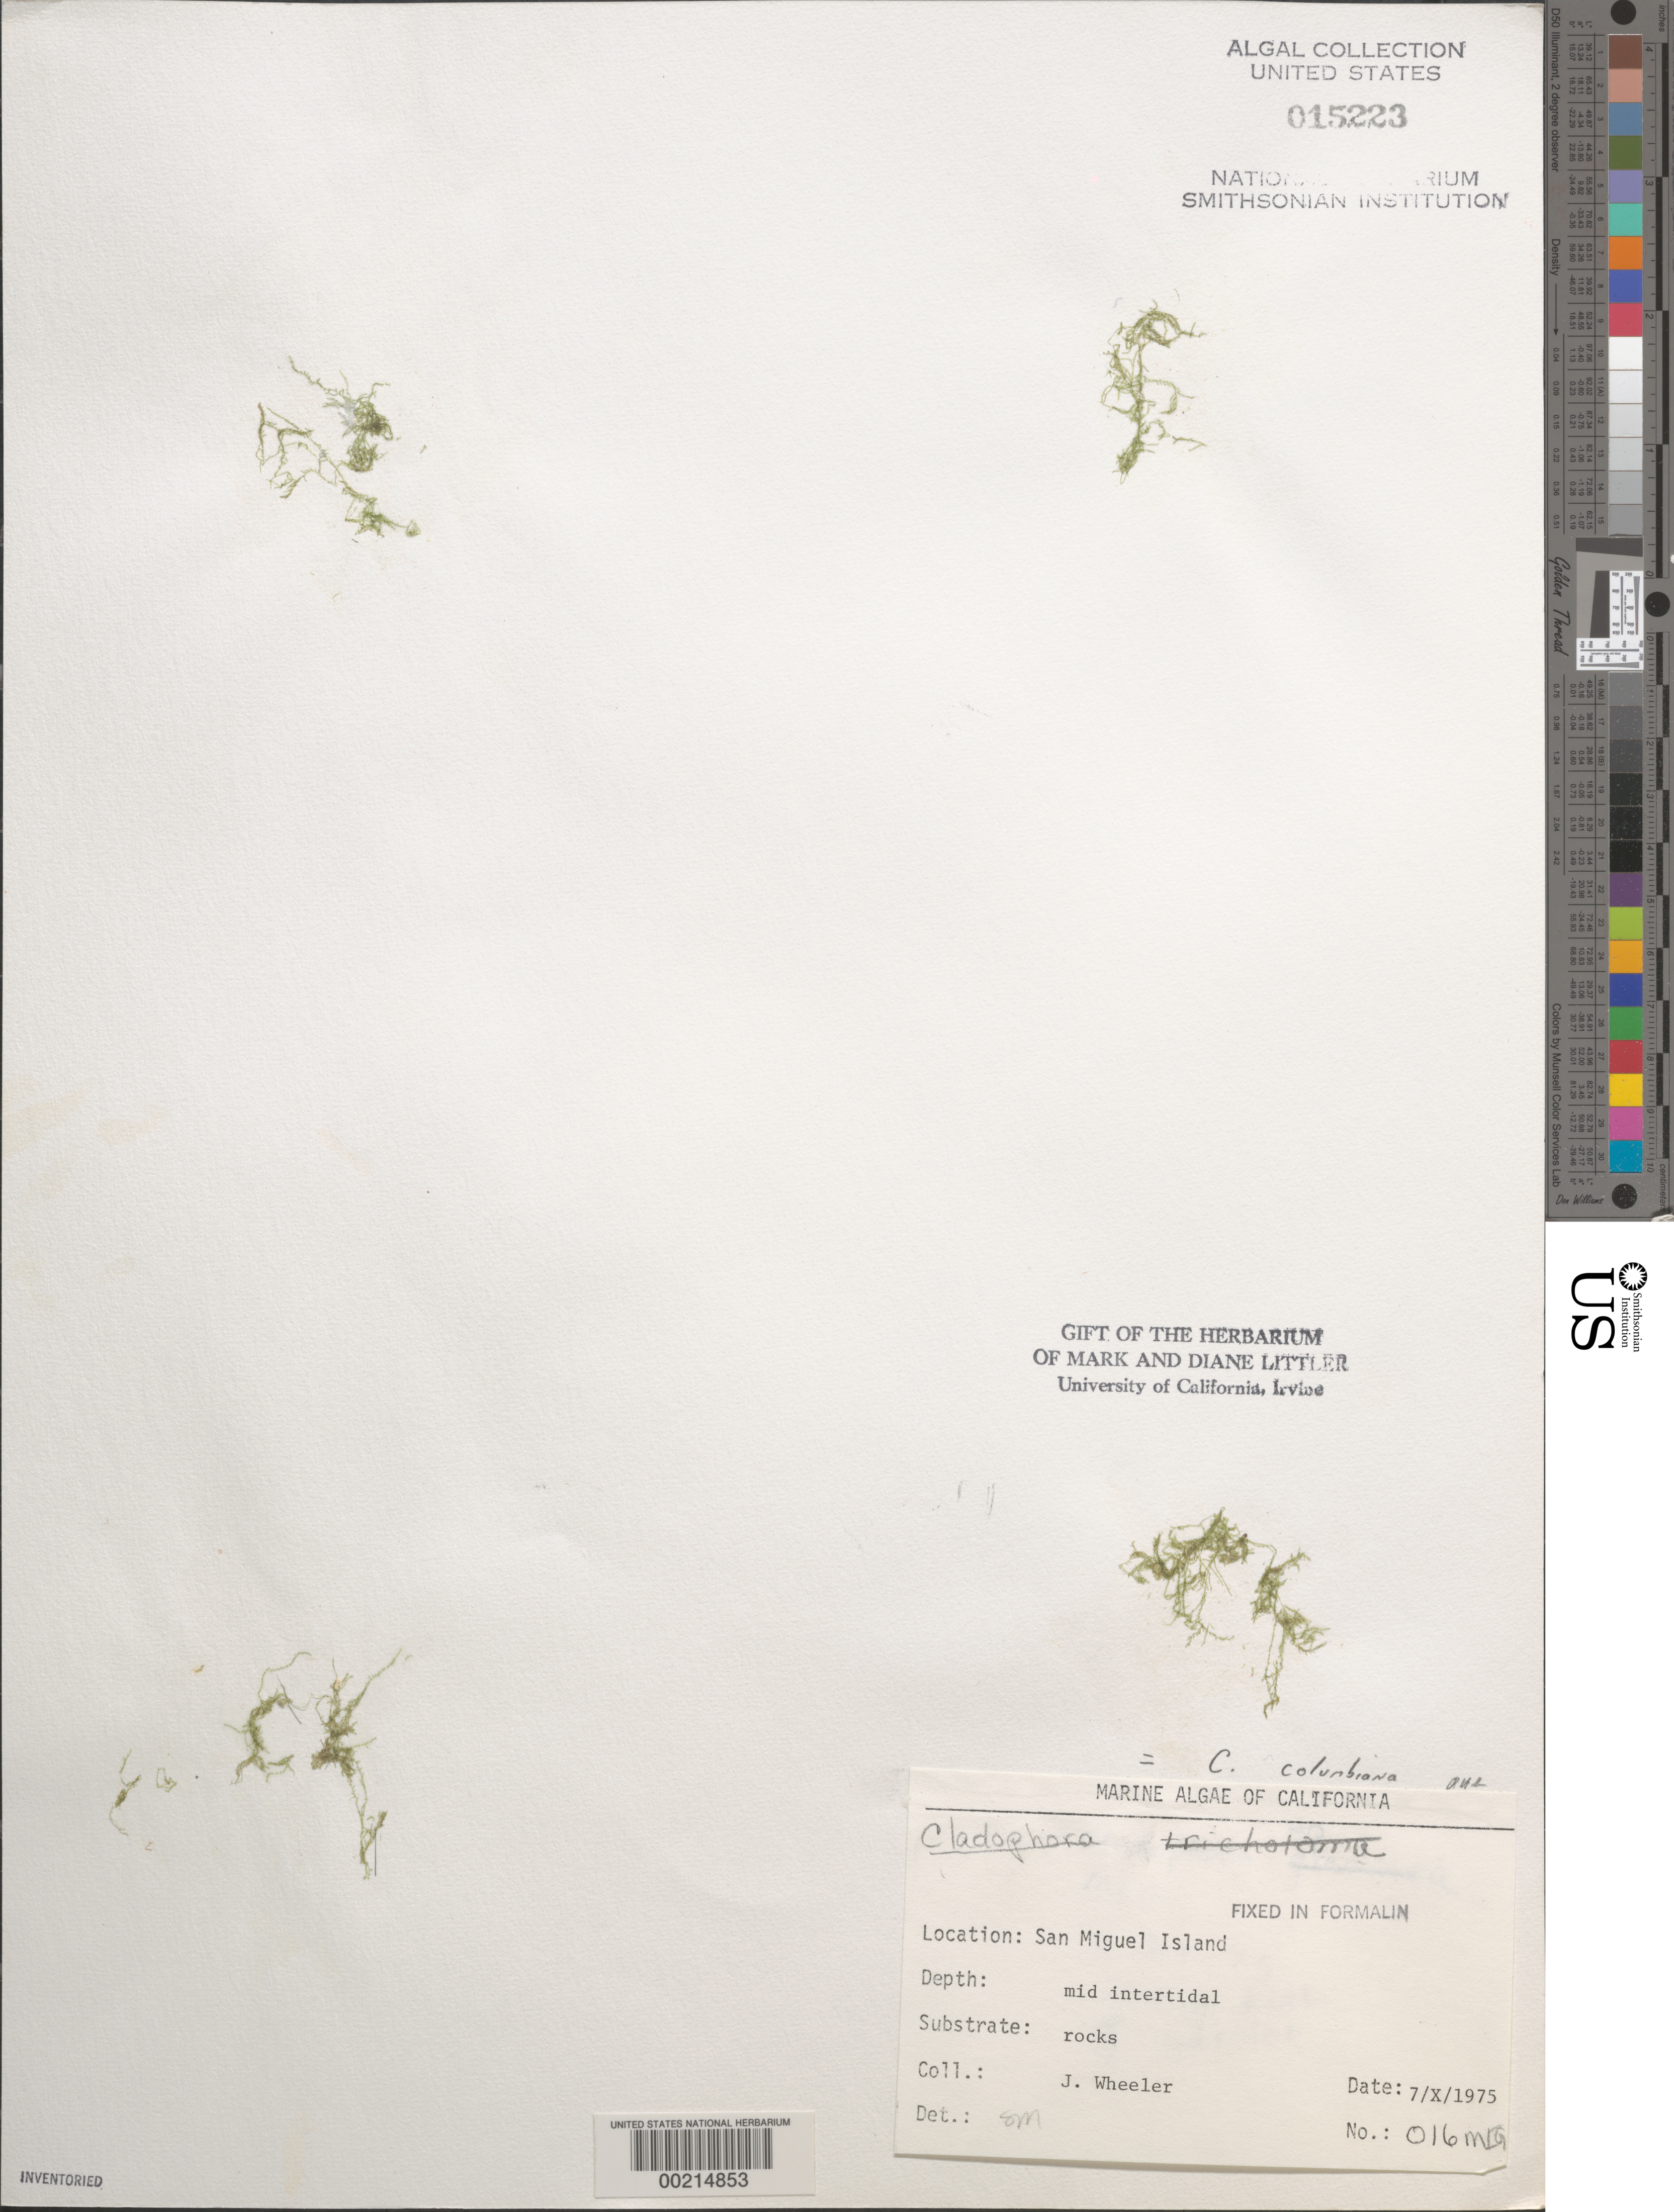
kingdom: Plantae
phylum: Chlorophyta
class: Ulvophyceae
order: Cladophorales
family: Cladophoraceae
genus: Cladophora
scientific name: Cladophora columbiana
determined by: Murray, S. N.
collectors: J. L. Wheeler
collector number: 016-MIG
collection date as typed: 07 Oct 1975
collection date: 1975-10-07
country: United States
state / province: California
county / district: Santa Barbara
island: San Miguel Island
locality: Cuyler Harbor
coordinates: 34 02'55"N, 120 20'08"W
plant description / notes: BLM-SOCALBIGHT Rocky Intertidal Survey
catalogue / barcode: US 15223